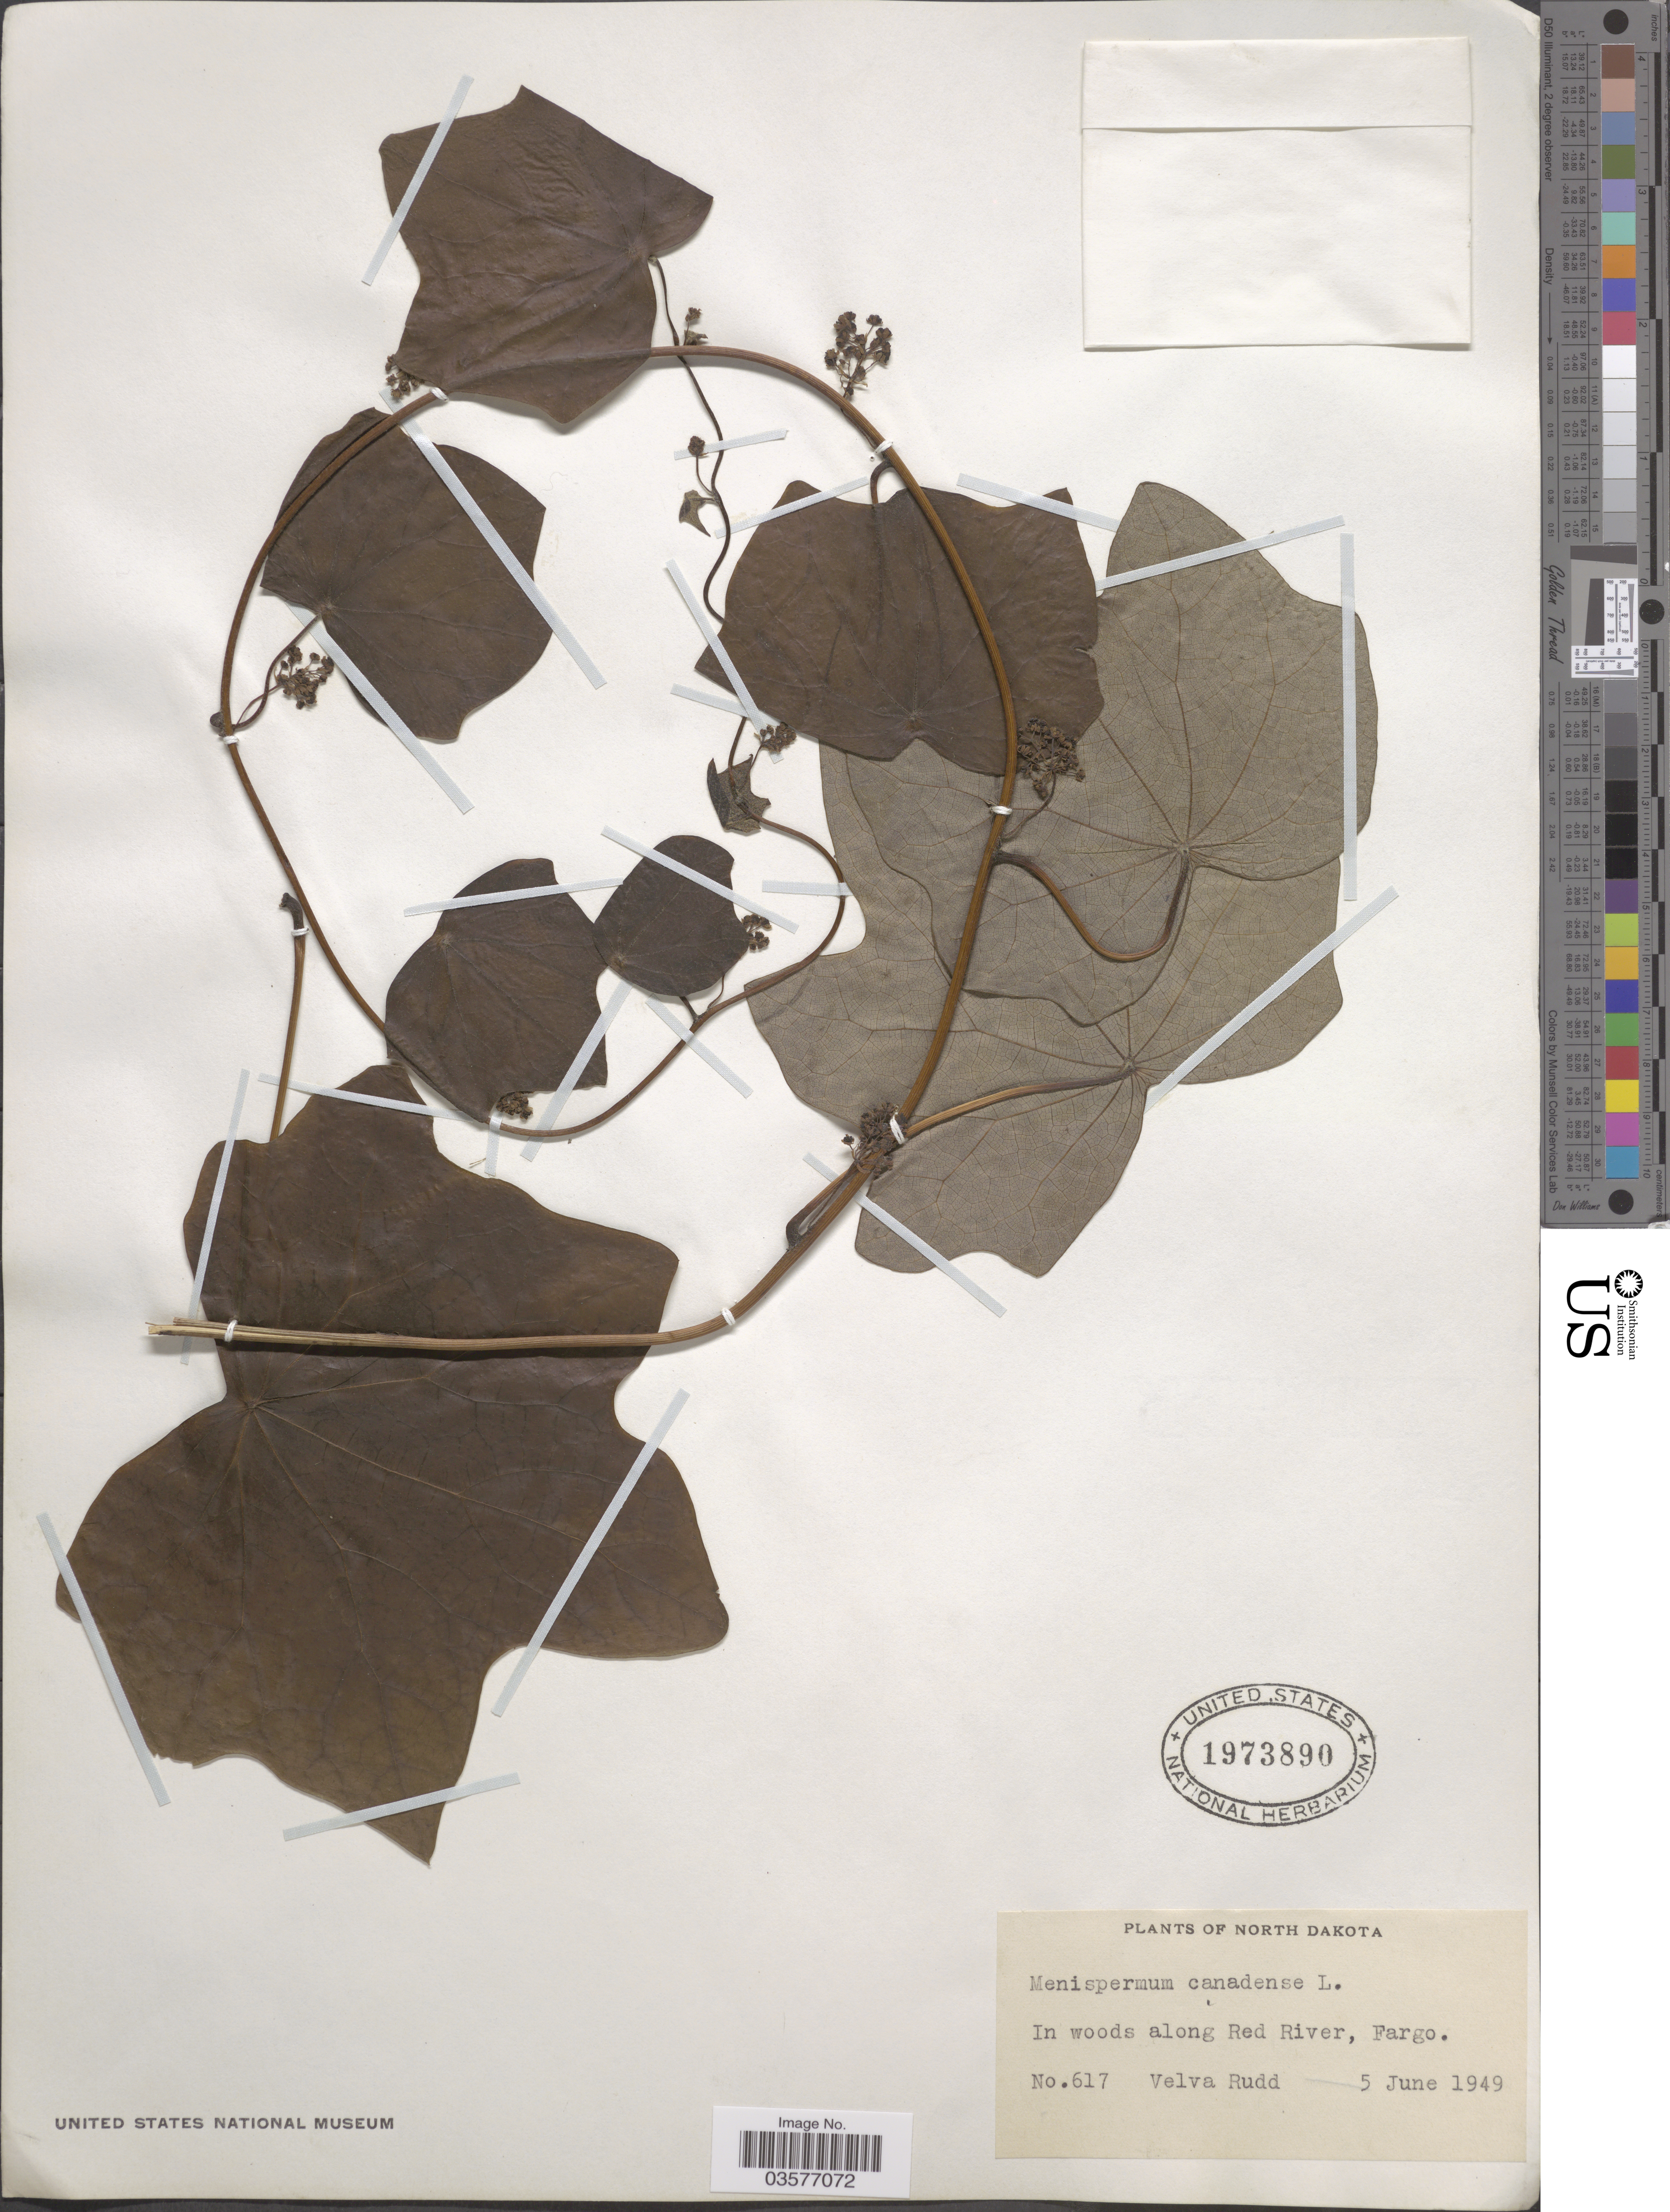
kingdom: Plantae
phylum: Tracheophyta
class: Magnoliopsida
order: Ranunculales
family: Menispermaceae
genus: Menispermum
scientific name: Menispermum canadense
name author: L.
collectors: V. E. Rudd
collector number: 617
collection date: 1949-06-05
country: United States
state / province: North Dakota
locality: In woods along Red River, Fargo.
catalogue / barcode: US 1973890